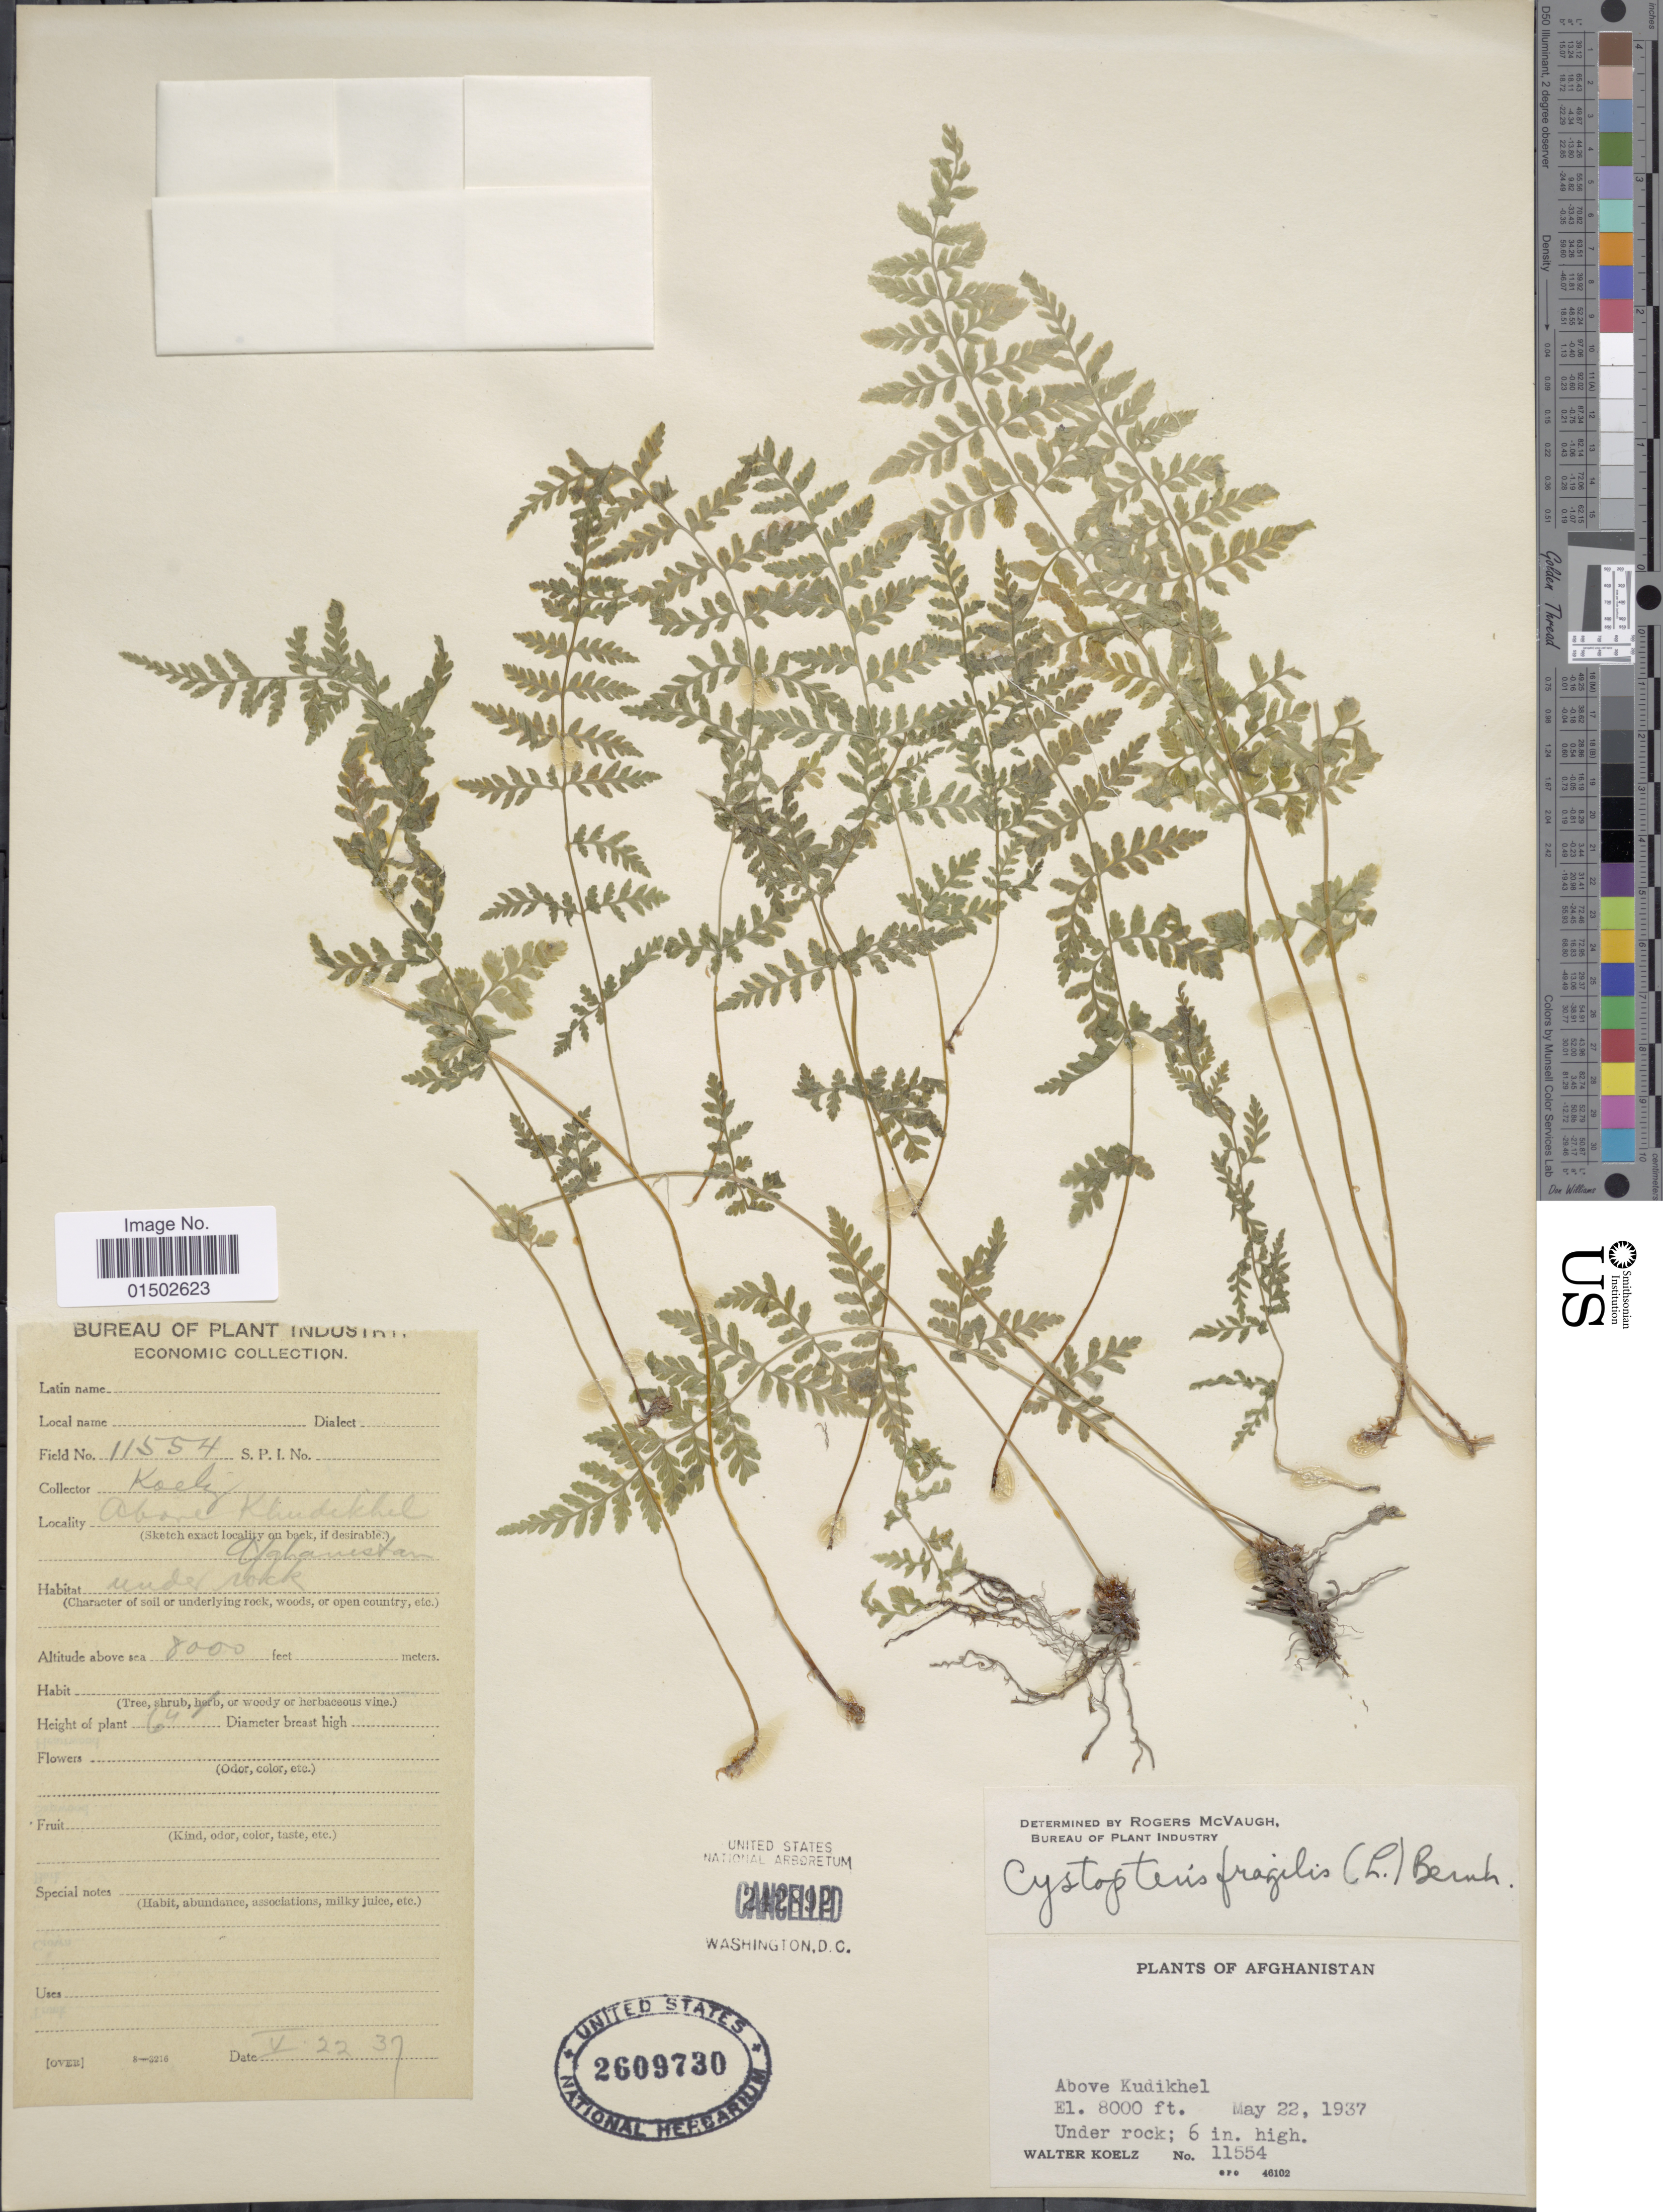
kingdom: Plantae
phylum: Tracheophyta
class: Polypodiopsida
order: Polypodiales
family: Cystopteridaceae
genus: Cystopteris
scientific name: Cystopteris fragilis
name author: (L.) Bernh.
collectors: W. N. Koelz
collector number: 11554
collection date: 1937-05-22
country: Afghanistan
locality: Above Kudikhel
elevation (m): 244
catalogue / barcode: US 2609730